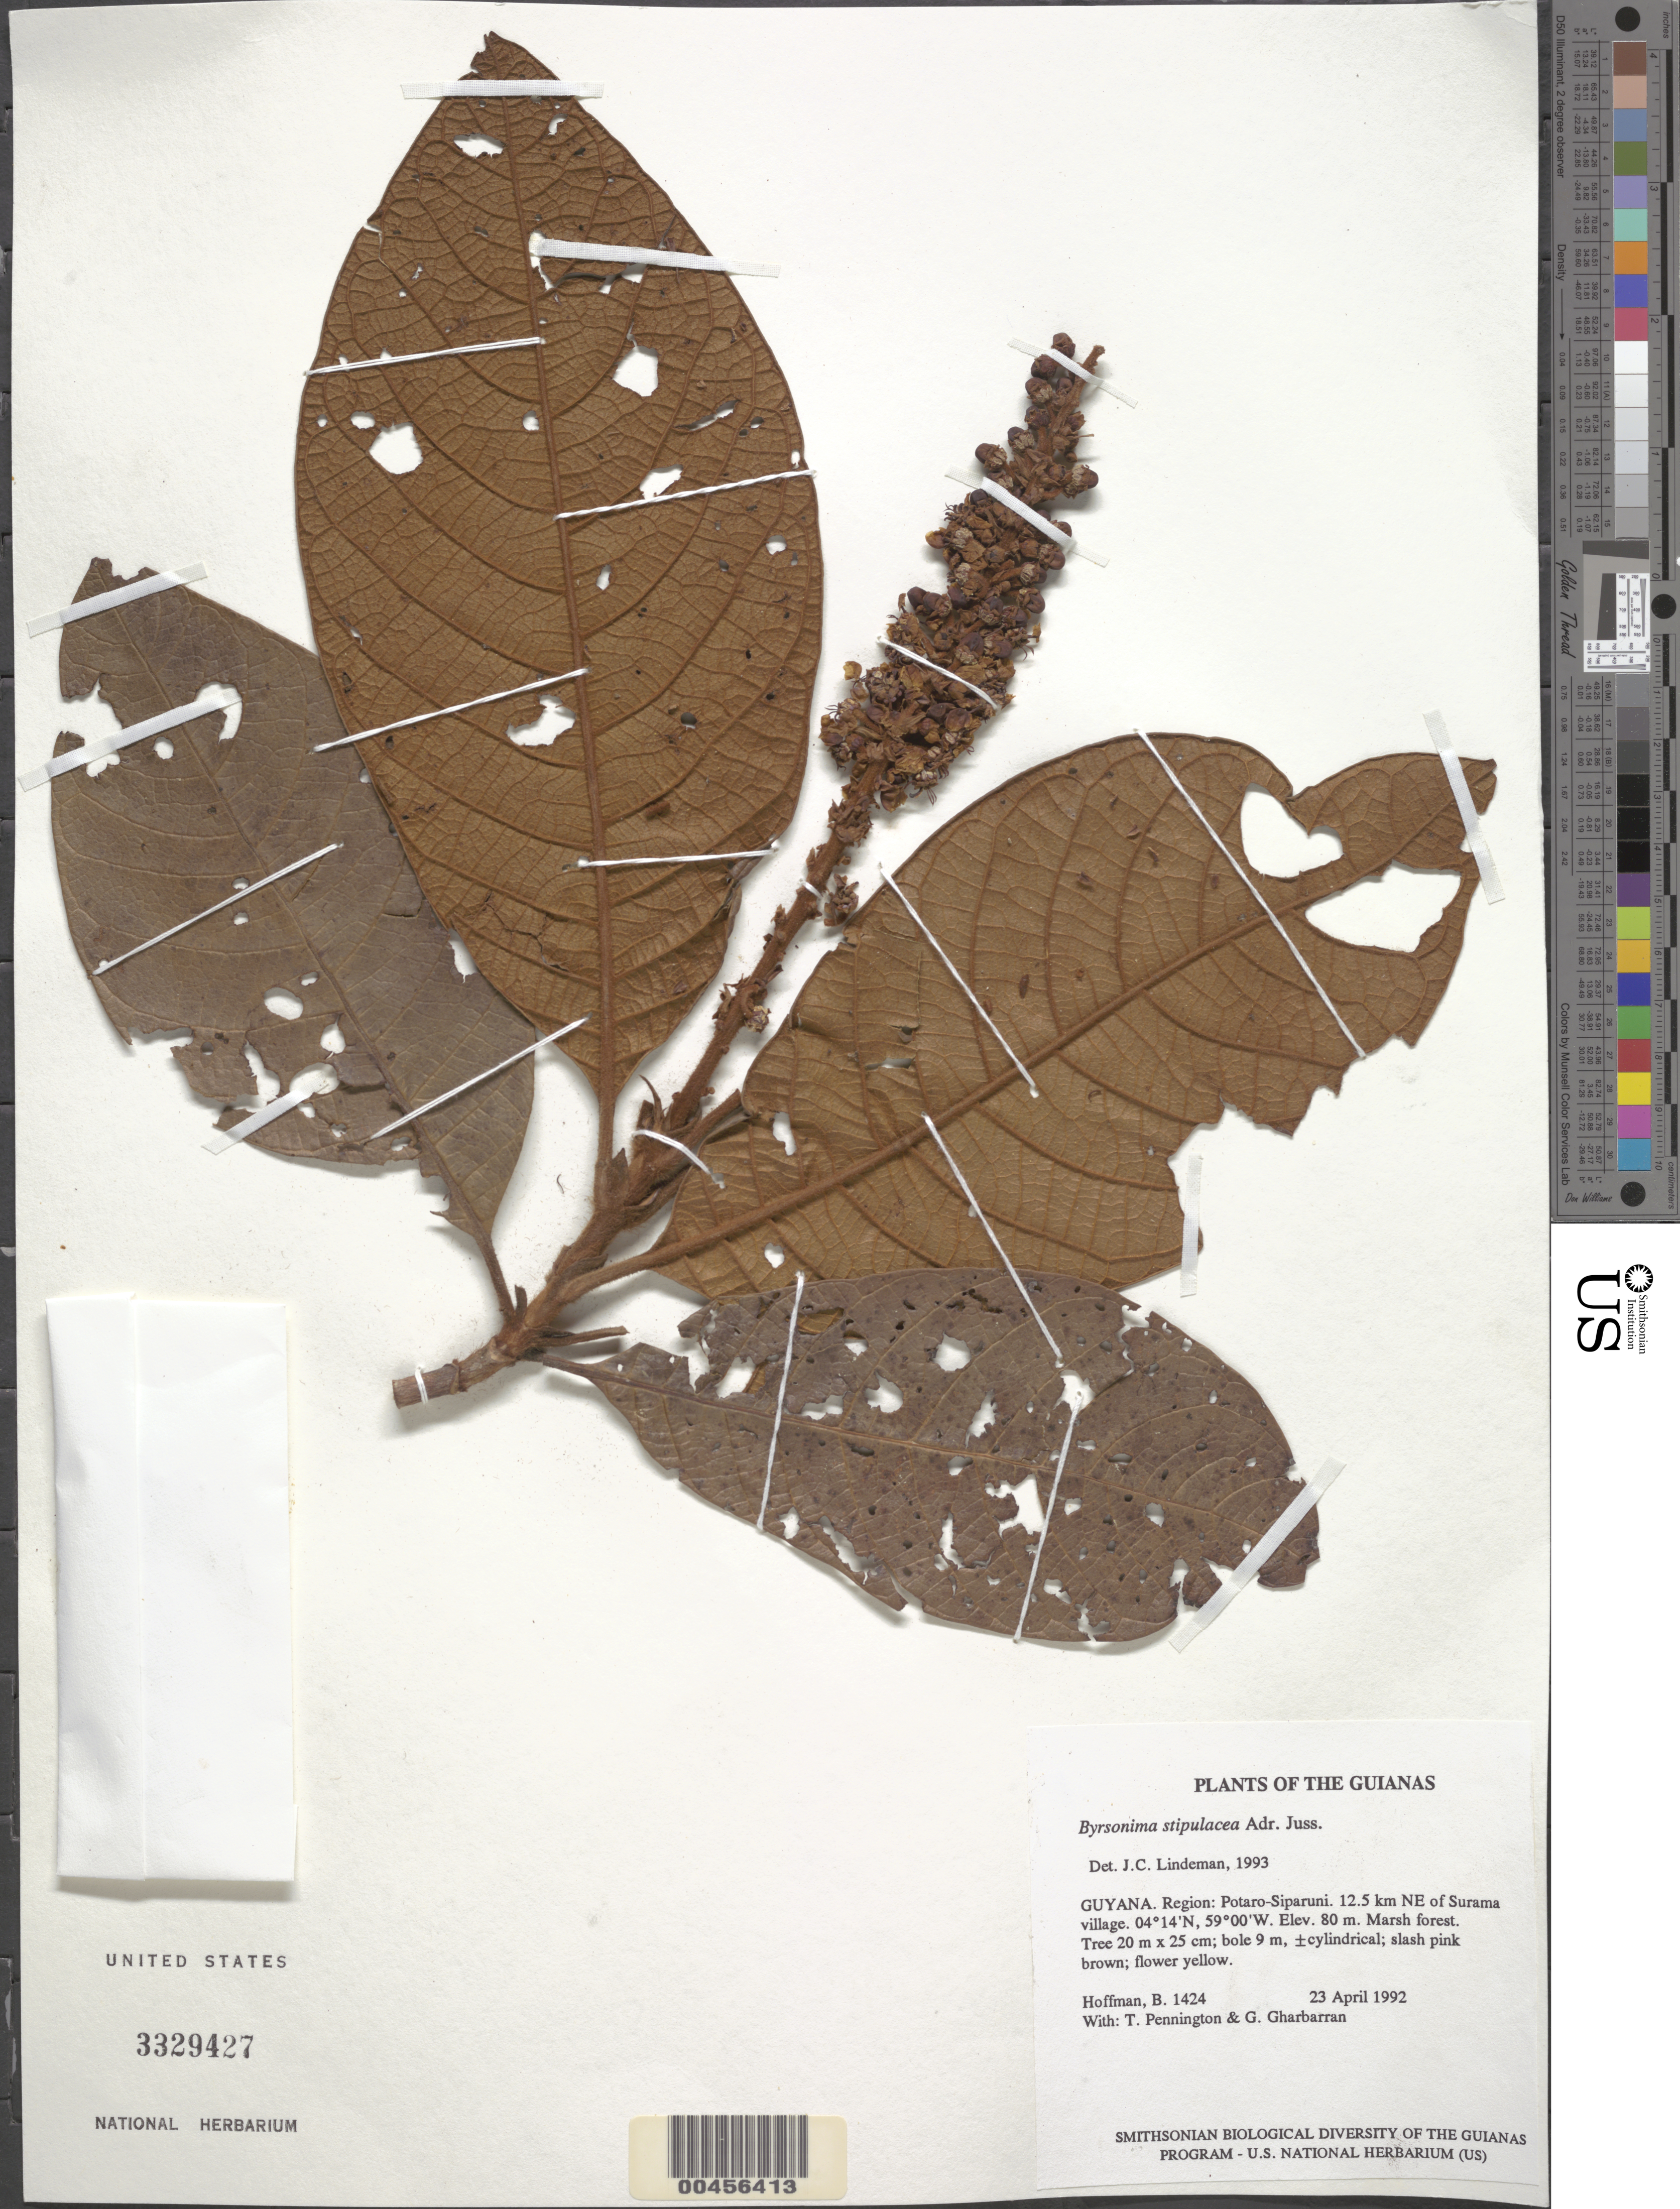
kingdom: Plantae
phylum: Tracheophyta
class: Magnoliopsida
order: Malpighiales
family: Malpighiaceae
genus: Byrsonima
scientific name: Byrsonima stipulacea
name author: A. Juss.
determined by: Anderson, --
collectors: B. Hoffman, R. T. Pennington & G. Gharbarran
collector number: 1424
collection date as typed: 23 April 1992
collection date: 1992-04-23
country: Guyana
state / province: Potaro-Siparuni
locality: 12.5 km NE of Surama village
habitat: Marsh forest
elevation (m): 80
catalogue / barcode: US 3329427